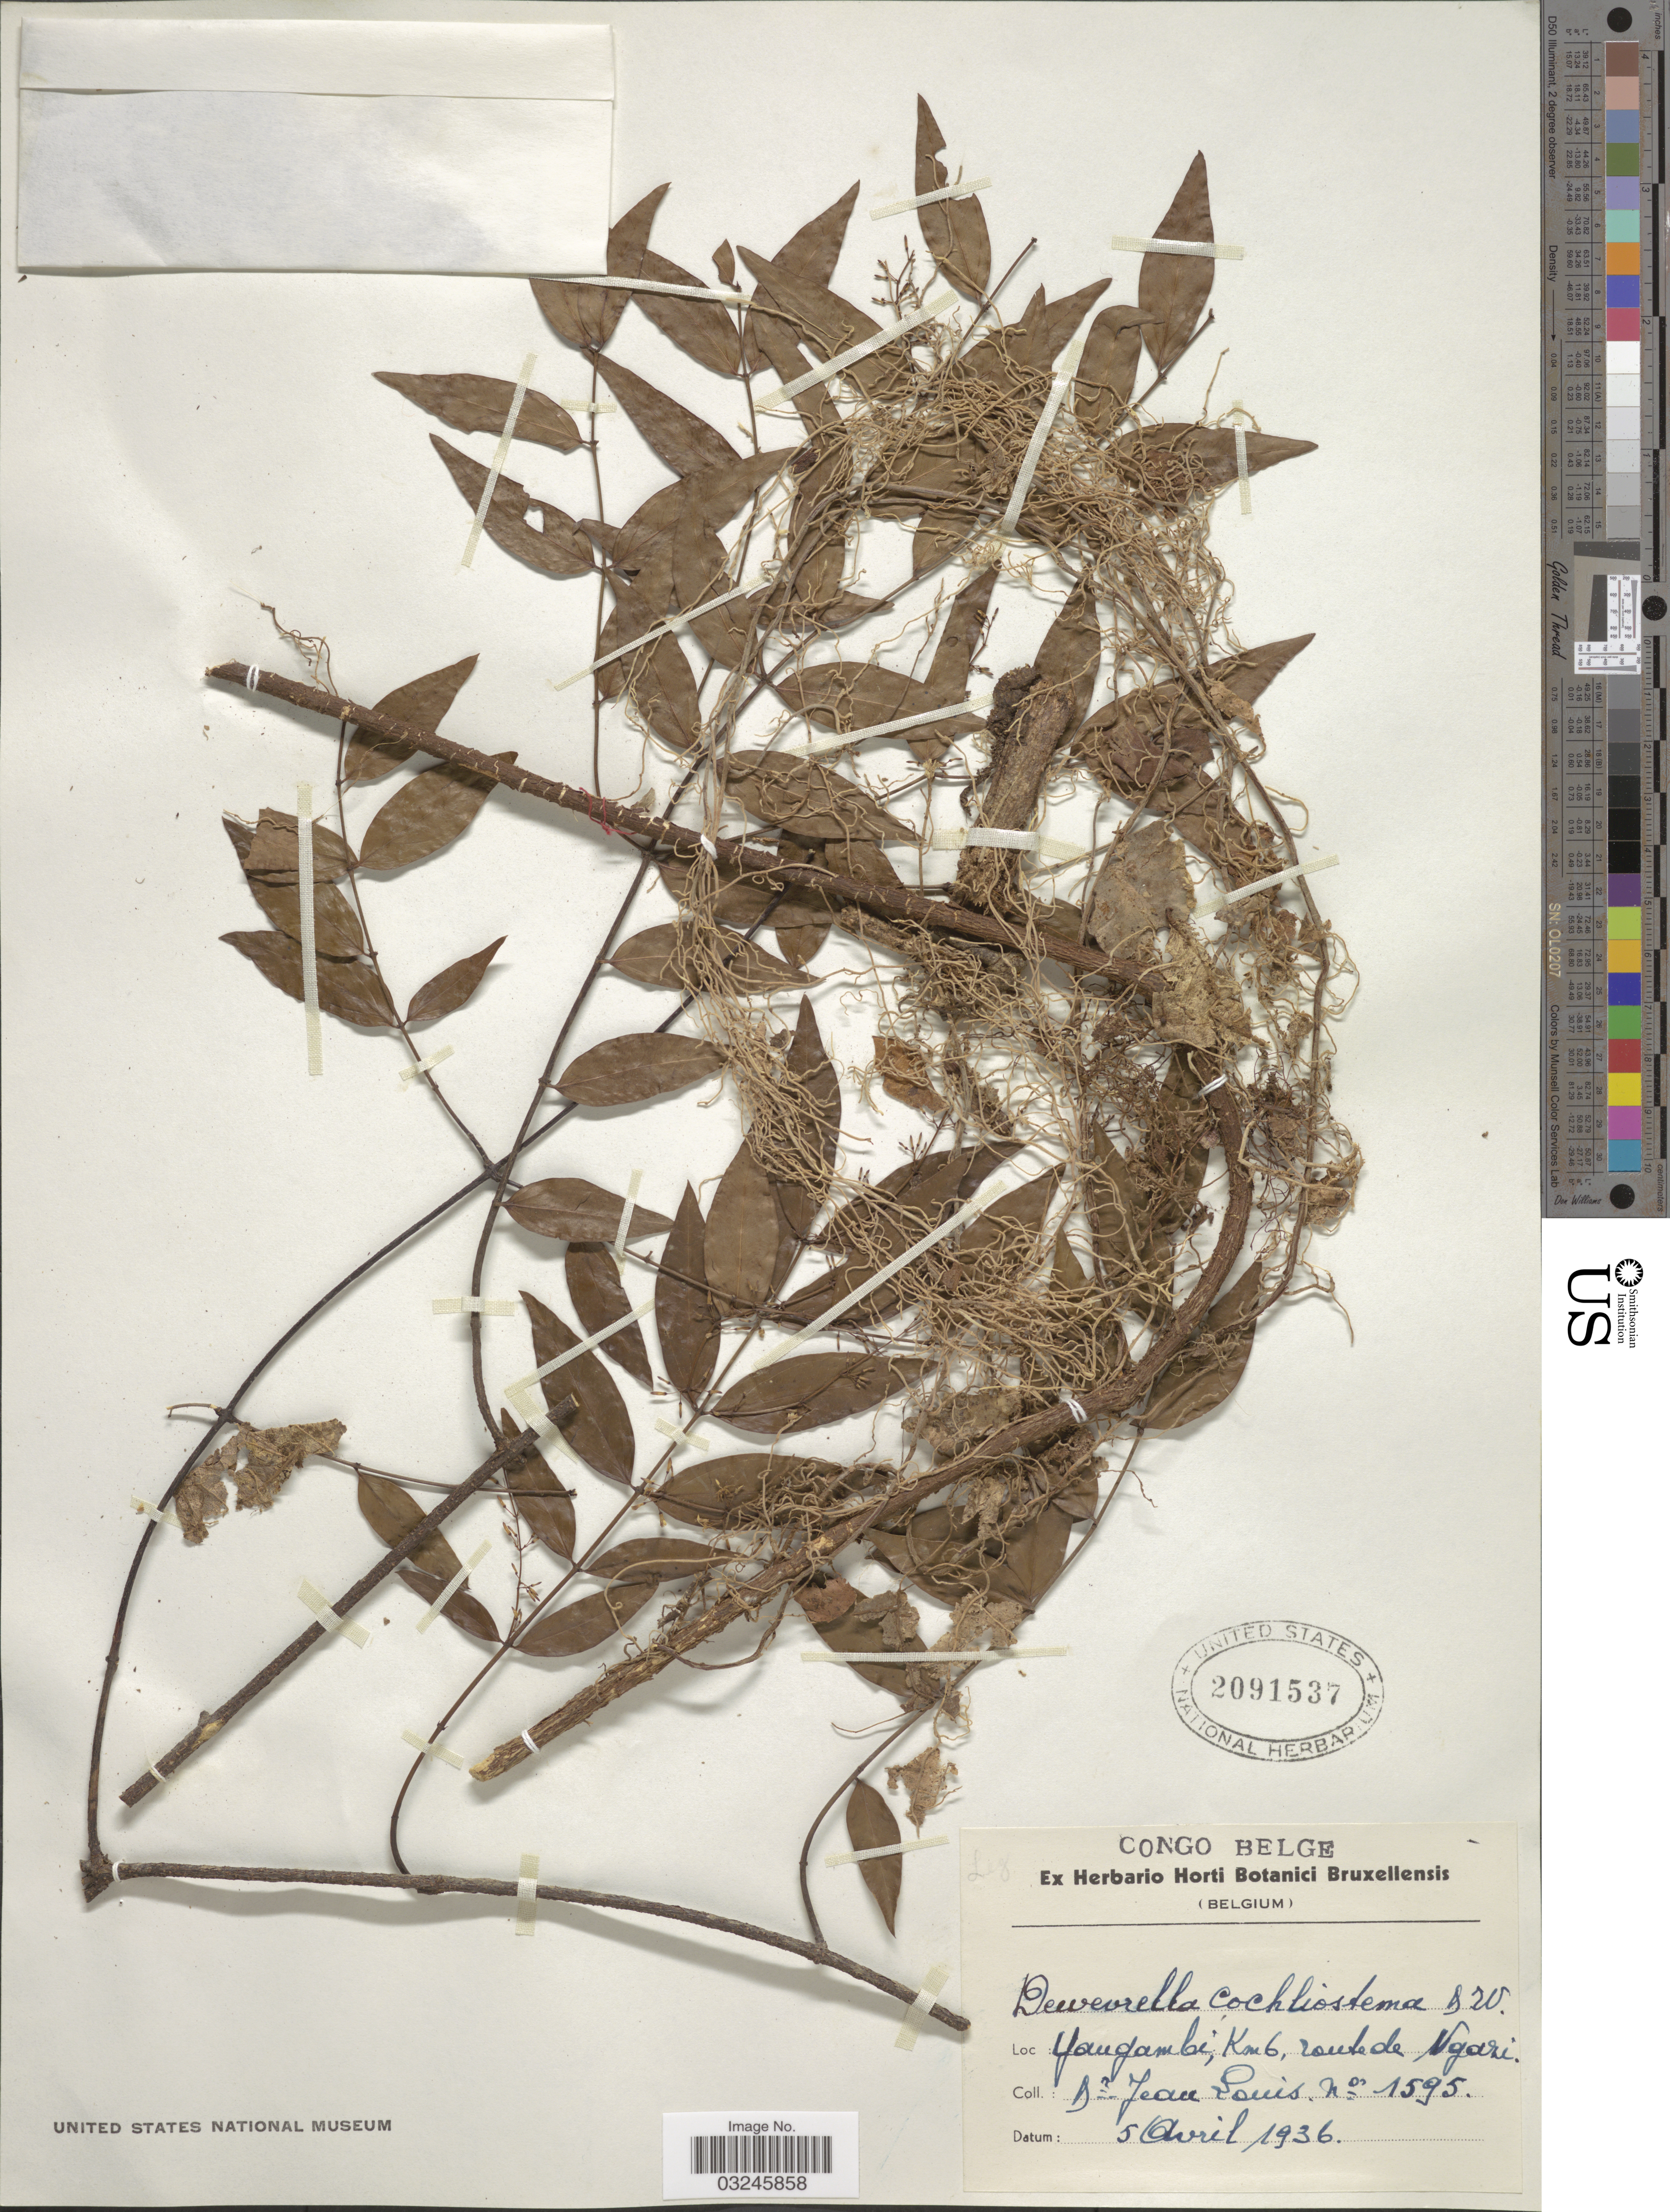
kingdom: Plantae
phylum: Tracheophyta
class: Magnoliopsida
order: Gentianales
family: Apocynaceae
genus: Dewevrella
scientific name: Dewevrella cochliostema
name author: De Wild.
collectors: J. Louis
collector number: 1595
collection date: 1936-04-05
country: Congo, Democratic Republic of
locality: Congo Belge, Yangambi, Km 6, route de Ngazi.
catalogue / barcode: US 2091537